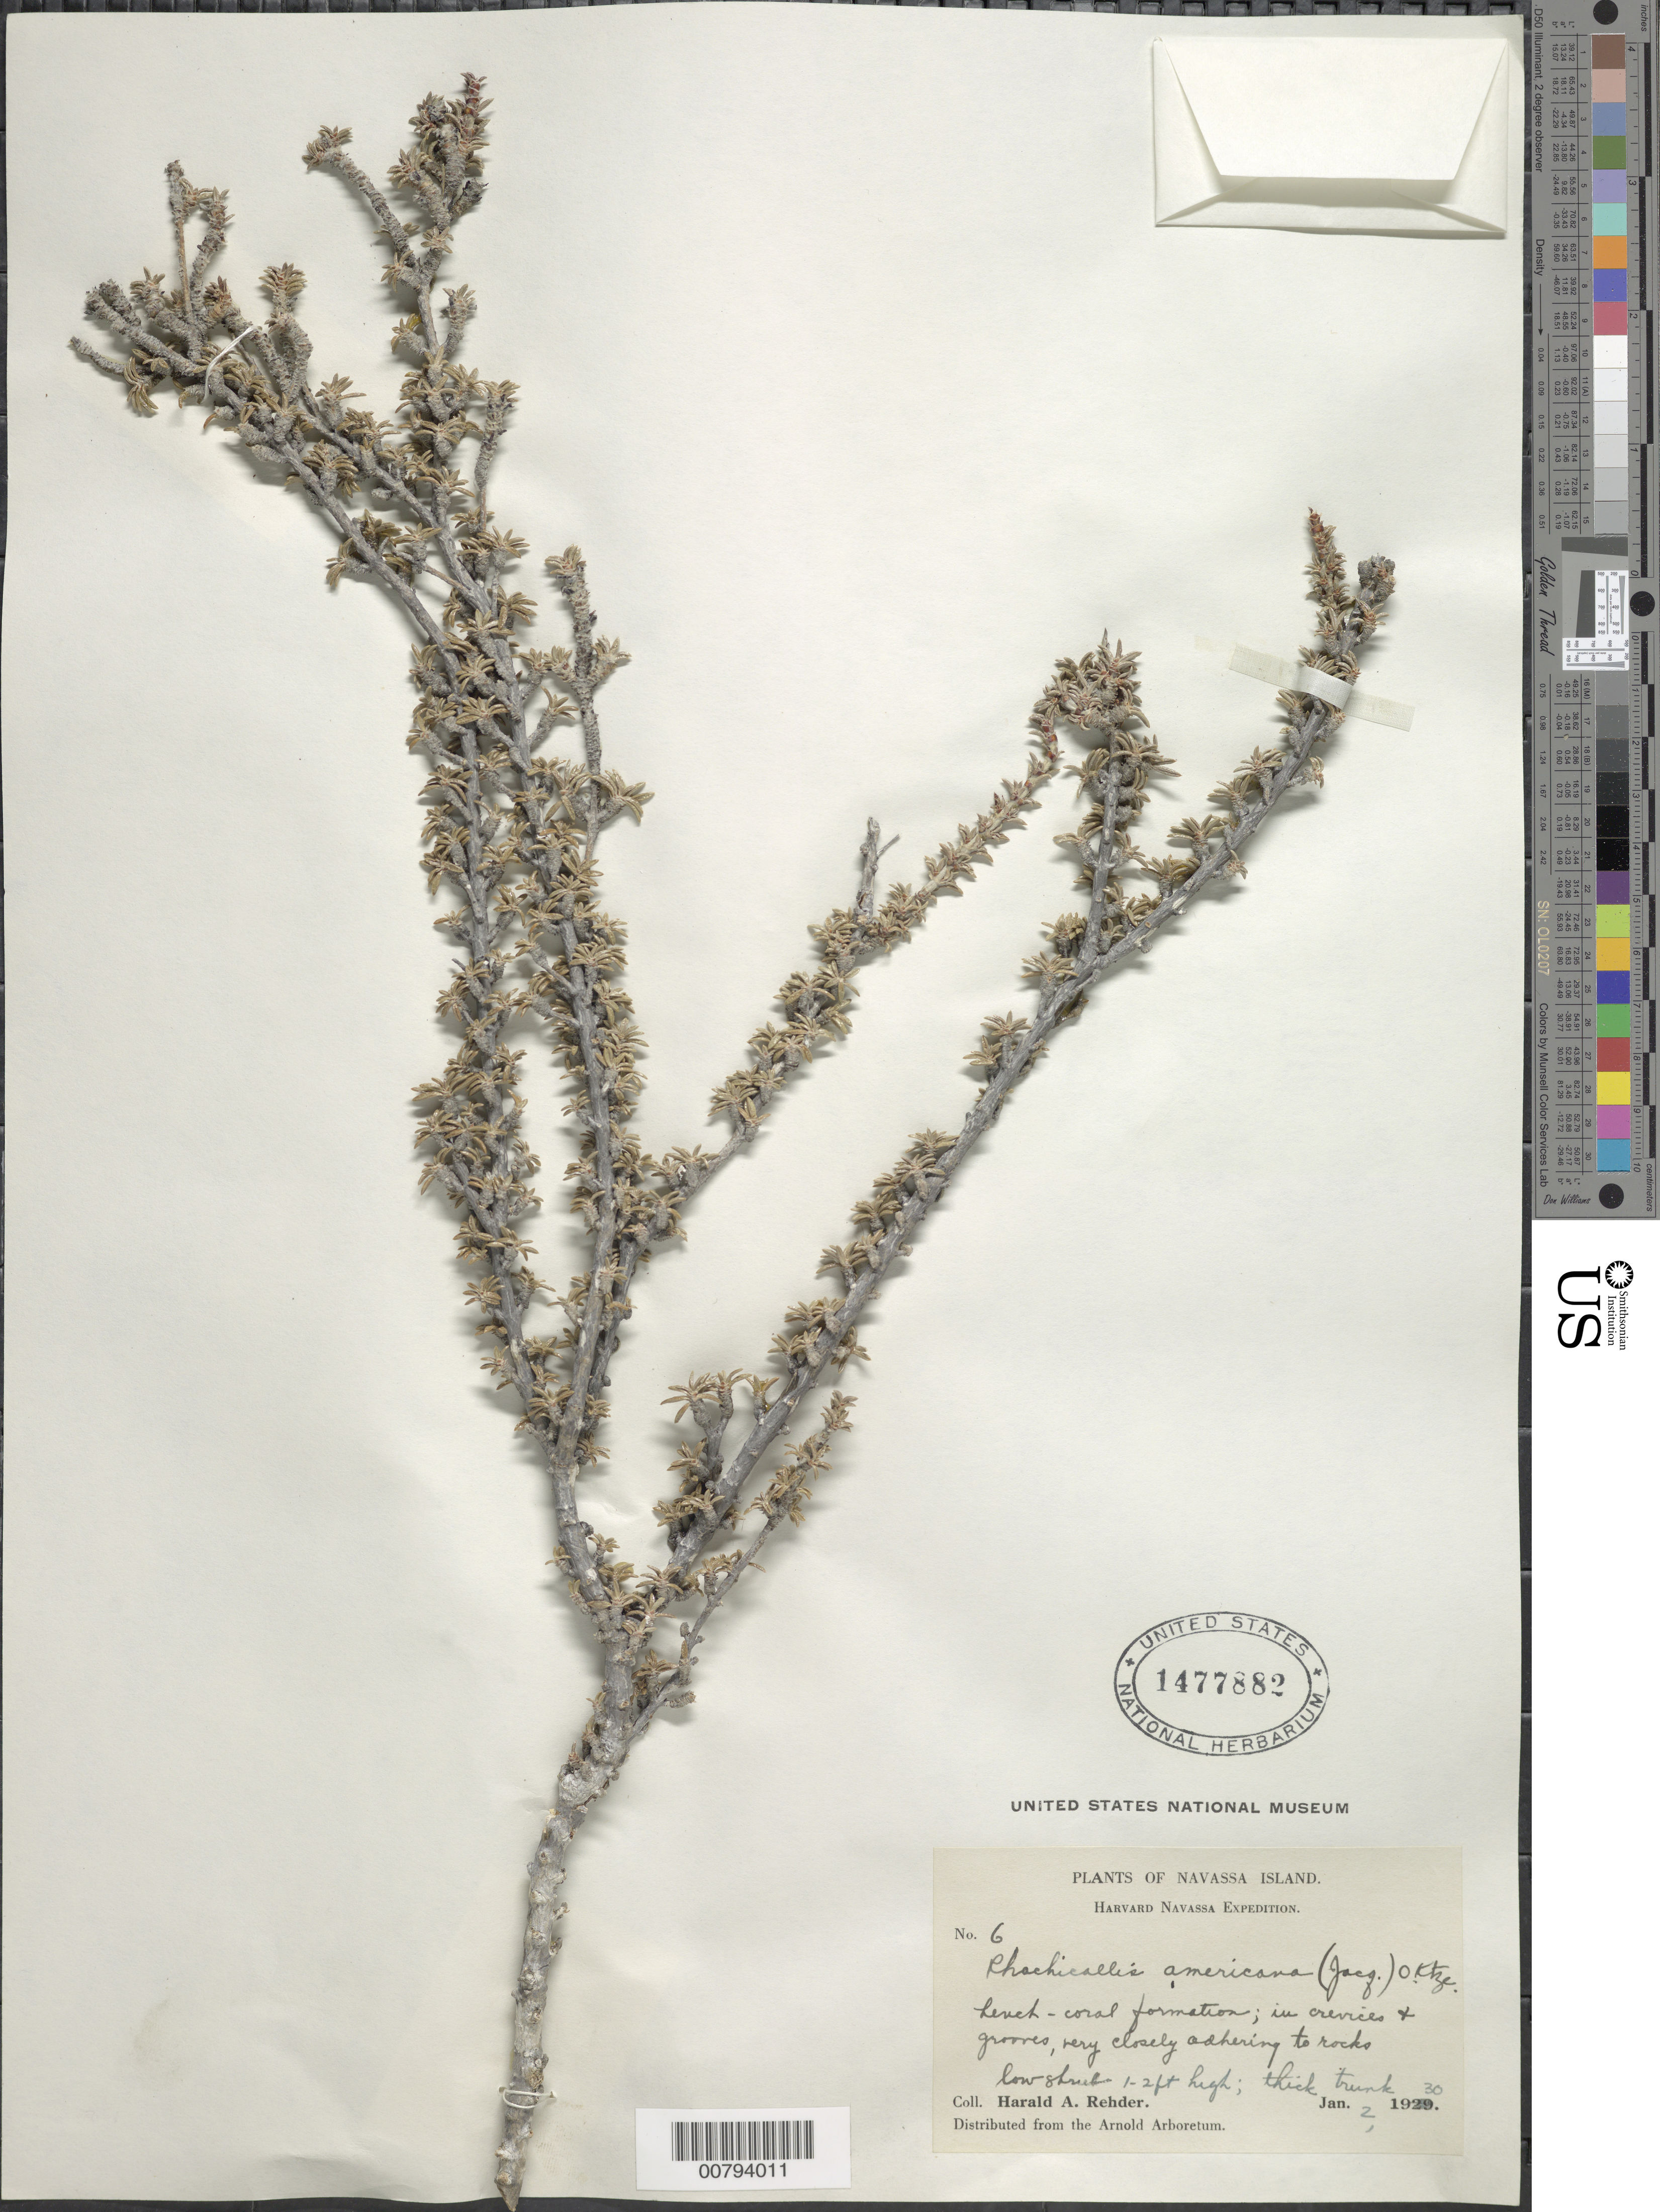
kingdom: Plantae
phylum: Tracheophyta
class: Magnoliopsida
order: Gentianales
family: Rubiaceae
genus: Rachicallis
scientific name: Rachicallis americana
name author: (Jacq.) Hitchc.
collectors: A. Rehder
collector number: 6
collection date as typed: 02 Jan 1930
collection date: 1930-01-02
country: Navassa Island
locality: Bench coral formation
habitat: In crevices and grooves, very closely adhering to rocks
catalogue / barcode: US 1477882